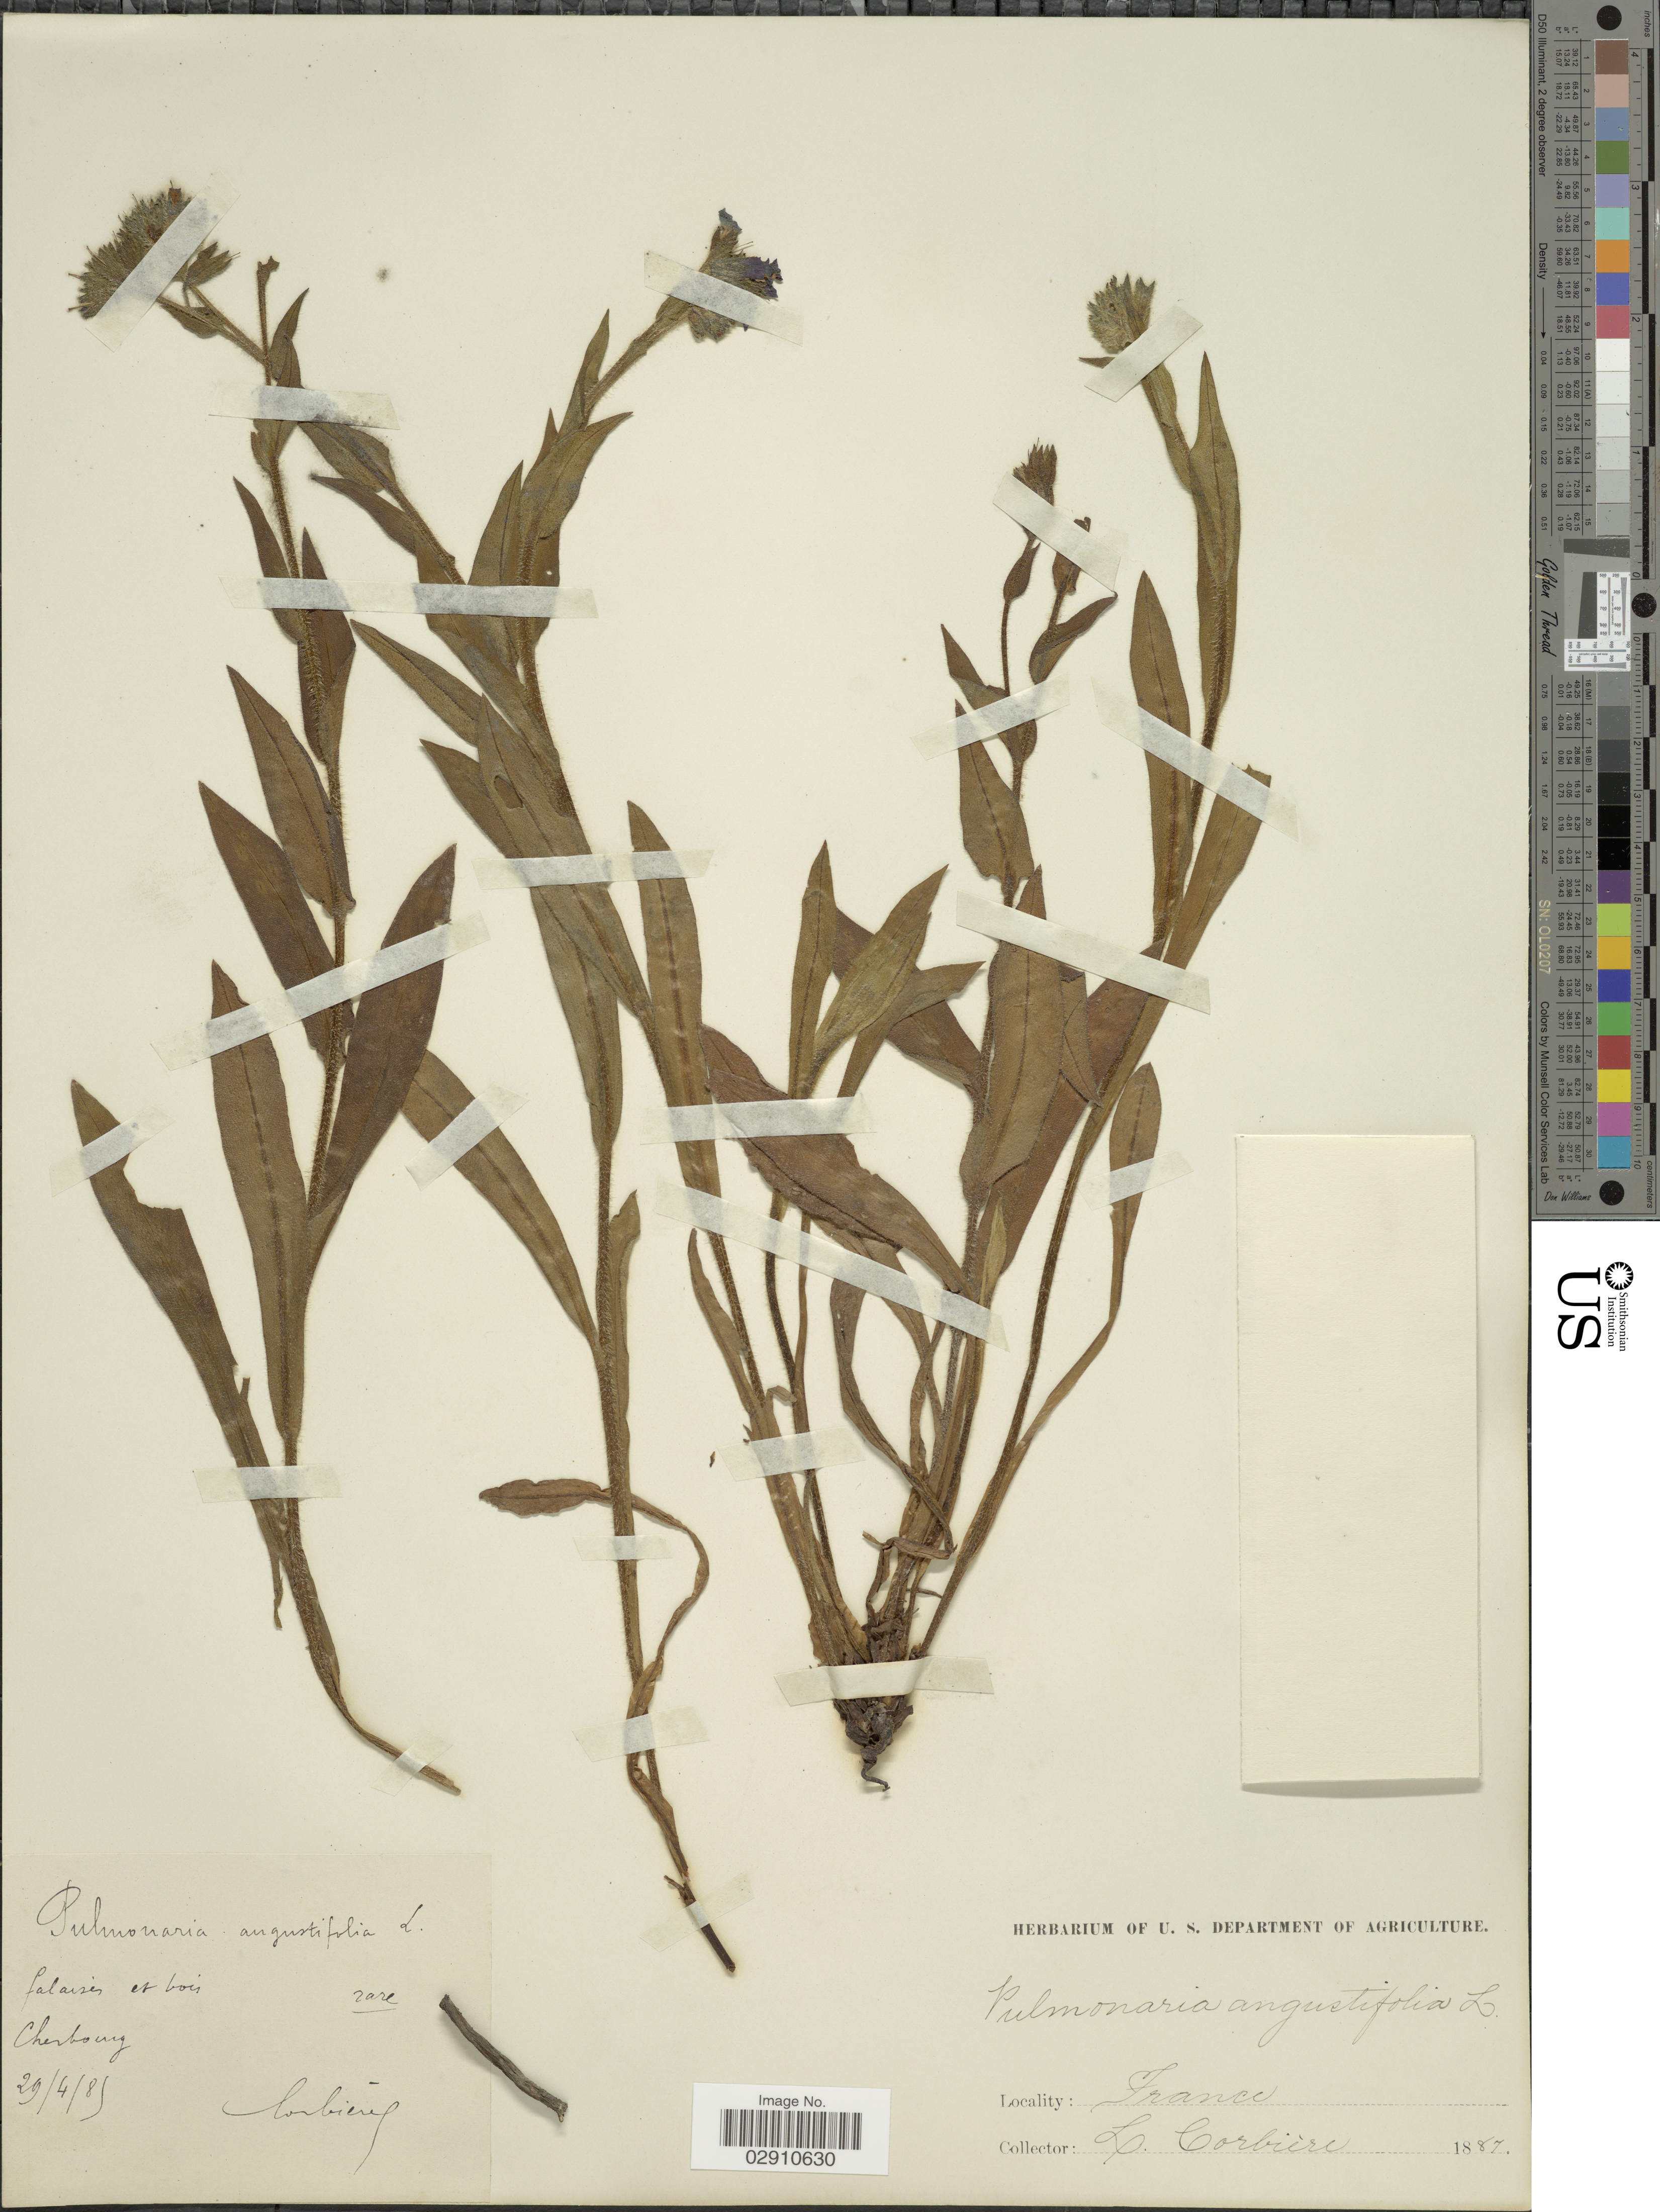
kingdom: Plantae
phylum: Tracheophyta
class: Magnoliopsida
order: Boraginales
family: Boraginaceae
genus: Pulmonaria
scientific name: Pulmonaria angustifolia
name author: L.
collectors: L. Corbière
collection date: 1887-04-29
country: France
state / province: Normandie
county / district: Manche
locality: Falaises et bois Cherbourg.